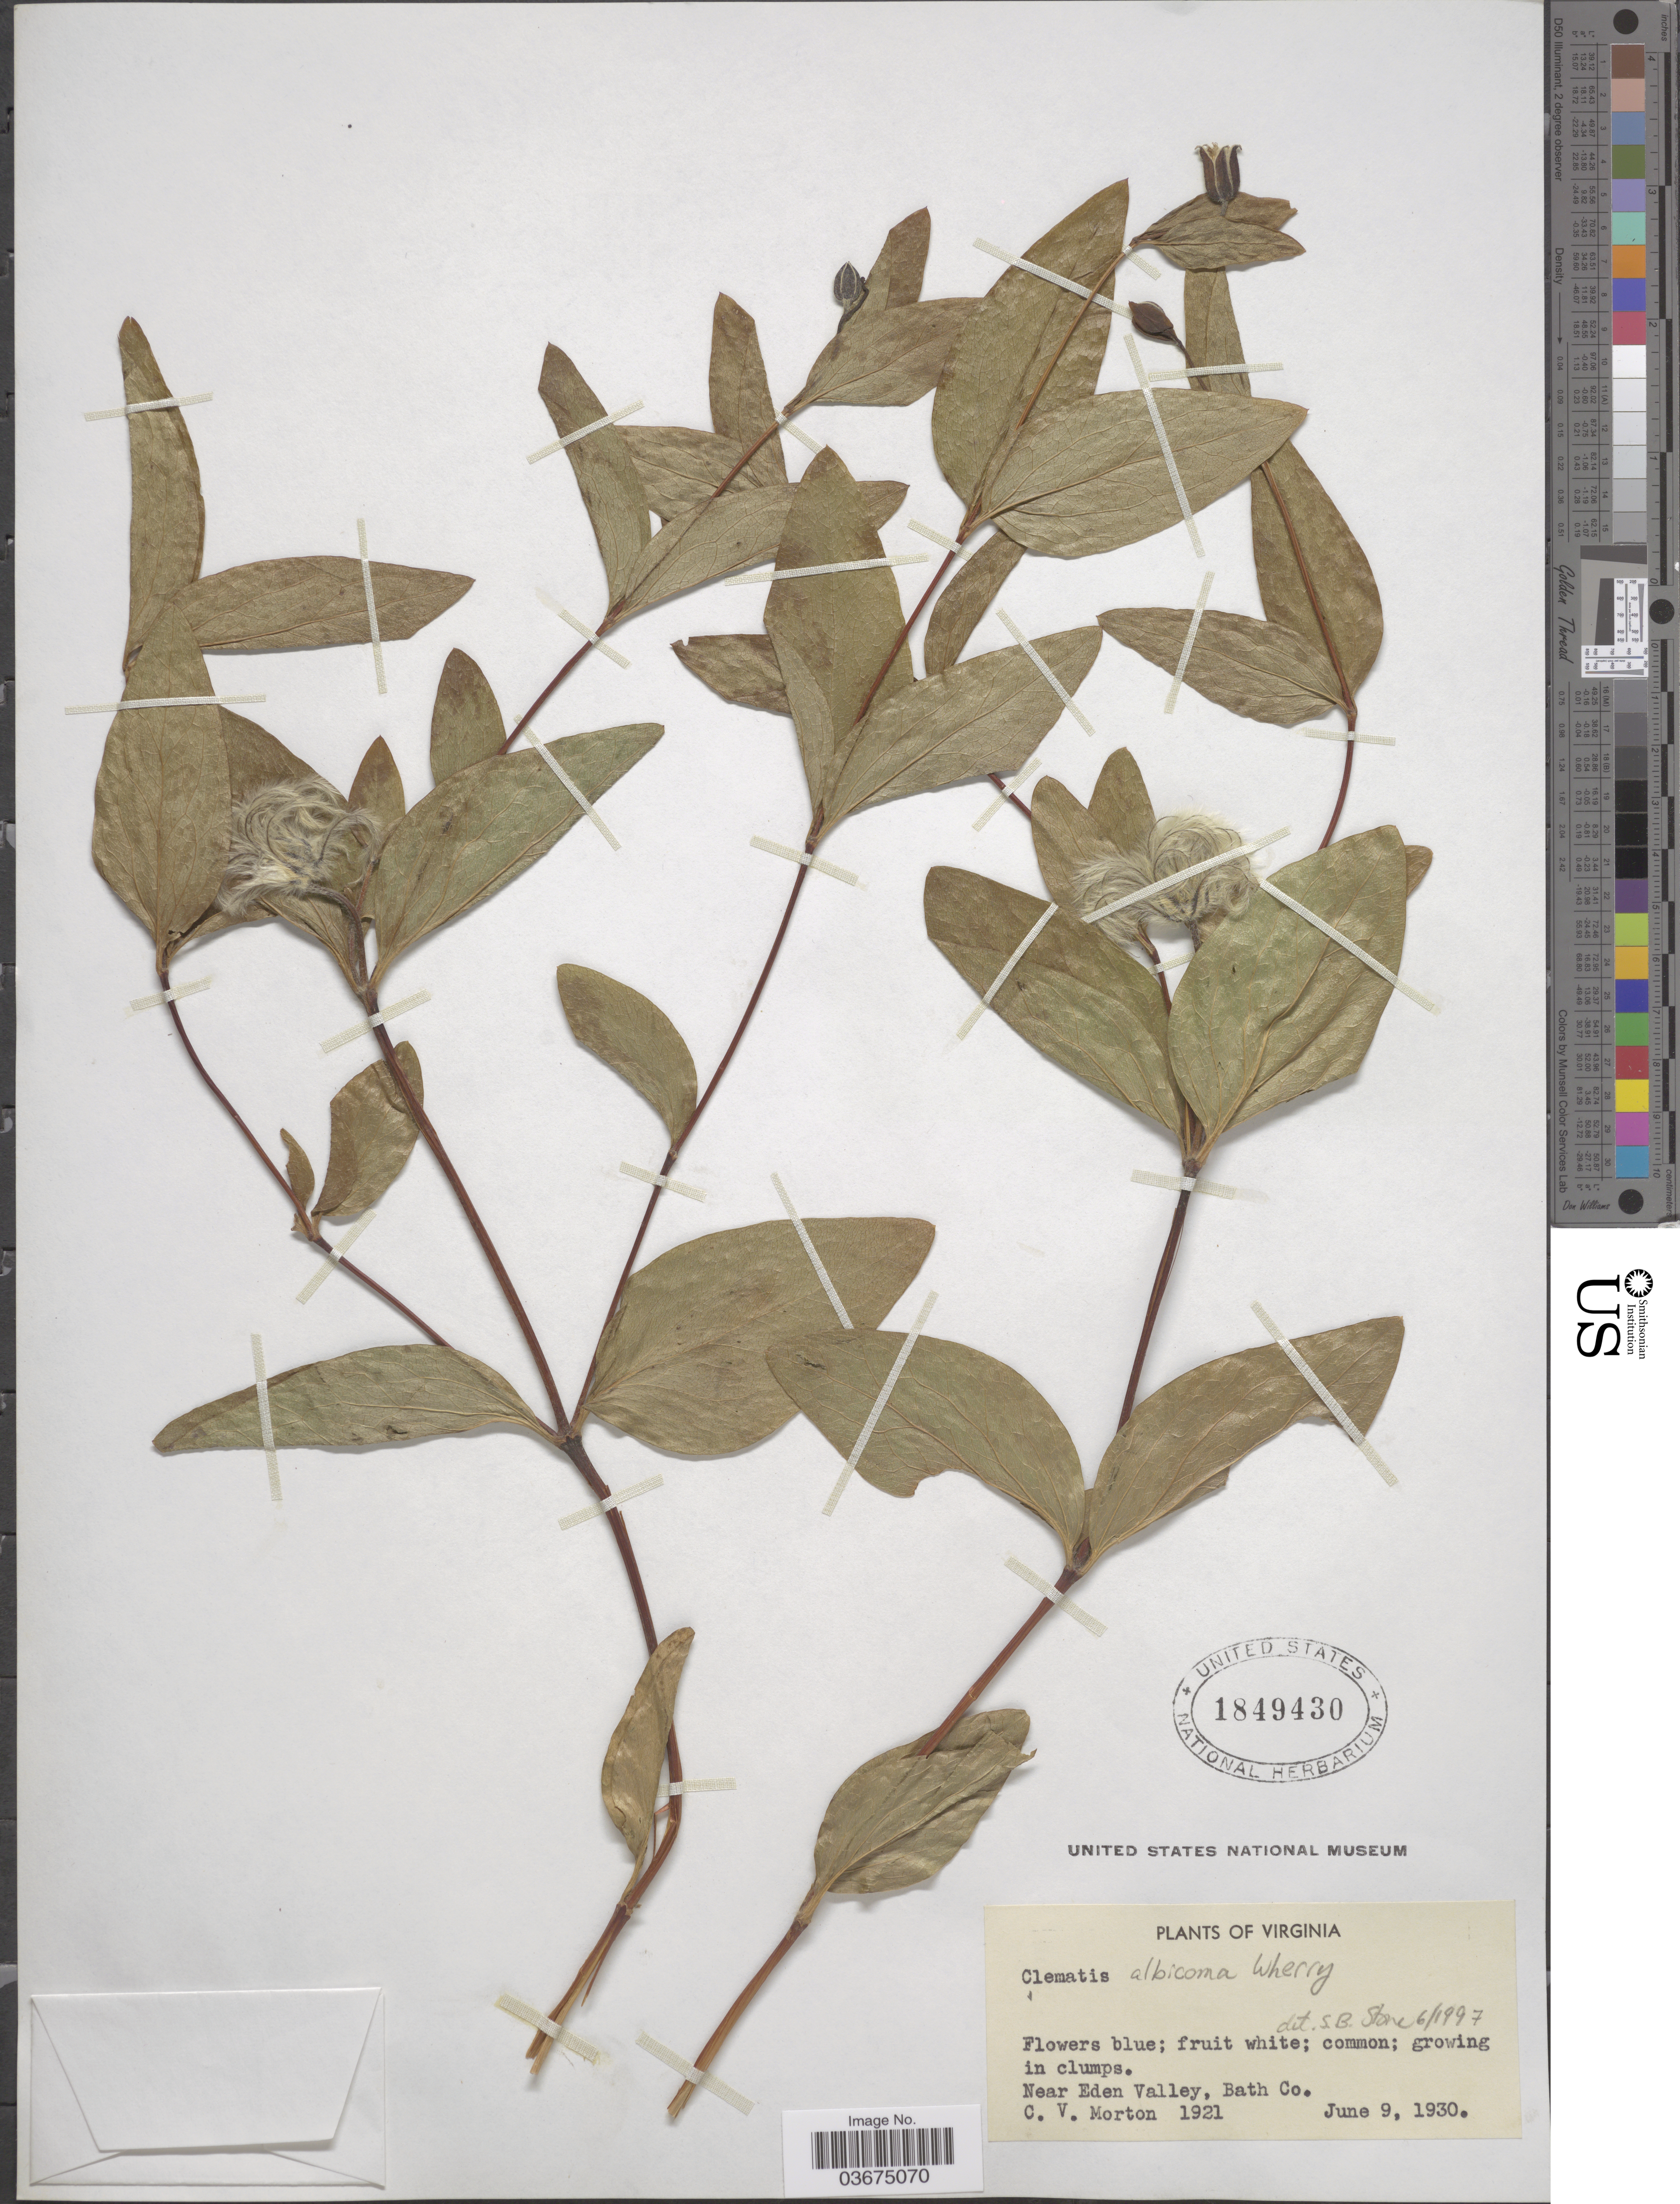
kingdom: Plantae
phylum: Tracheophyta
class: Magnoliopsida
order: Ranunculales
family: Ranunculaceae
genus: Clematis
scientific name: Clematis albicoma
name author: Wherry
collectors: C. V. Morton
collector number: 1921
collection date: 1930-06-09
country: United States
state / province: Virginia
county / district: Bath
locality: Near Eden Valley, Bath Co.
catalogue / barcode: US 1849430